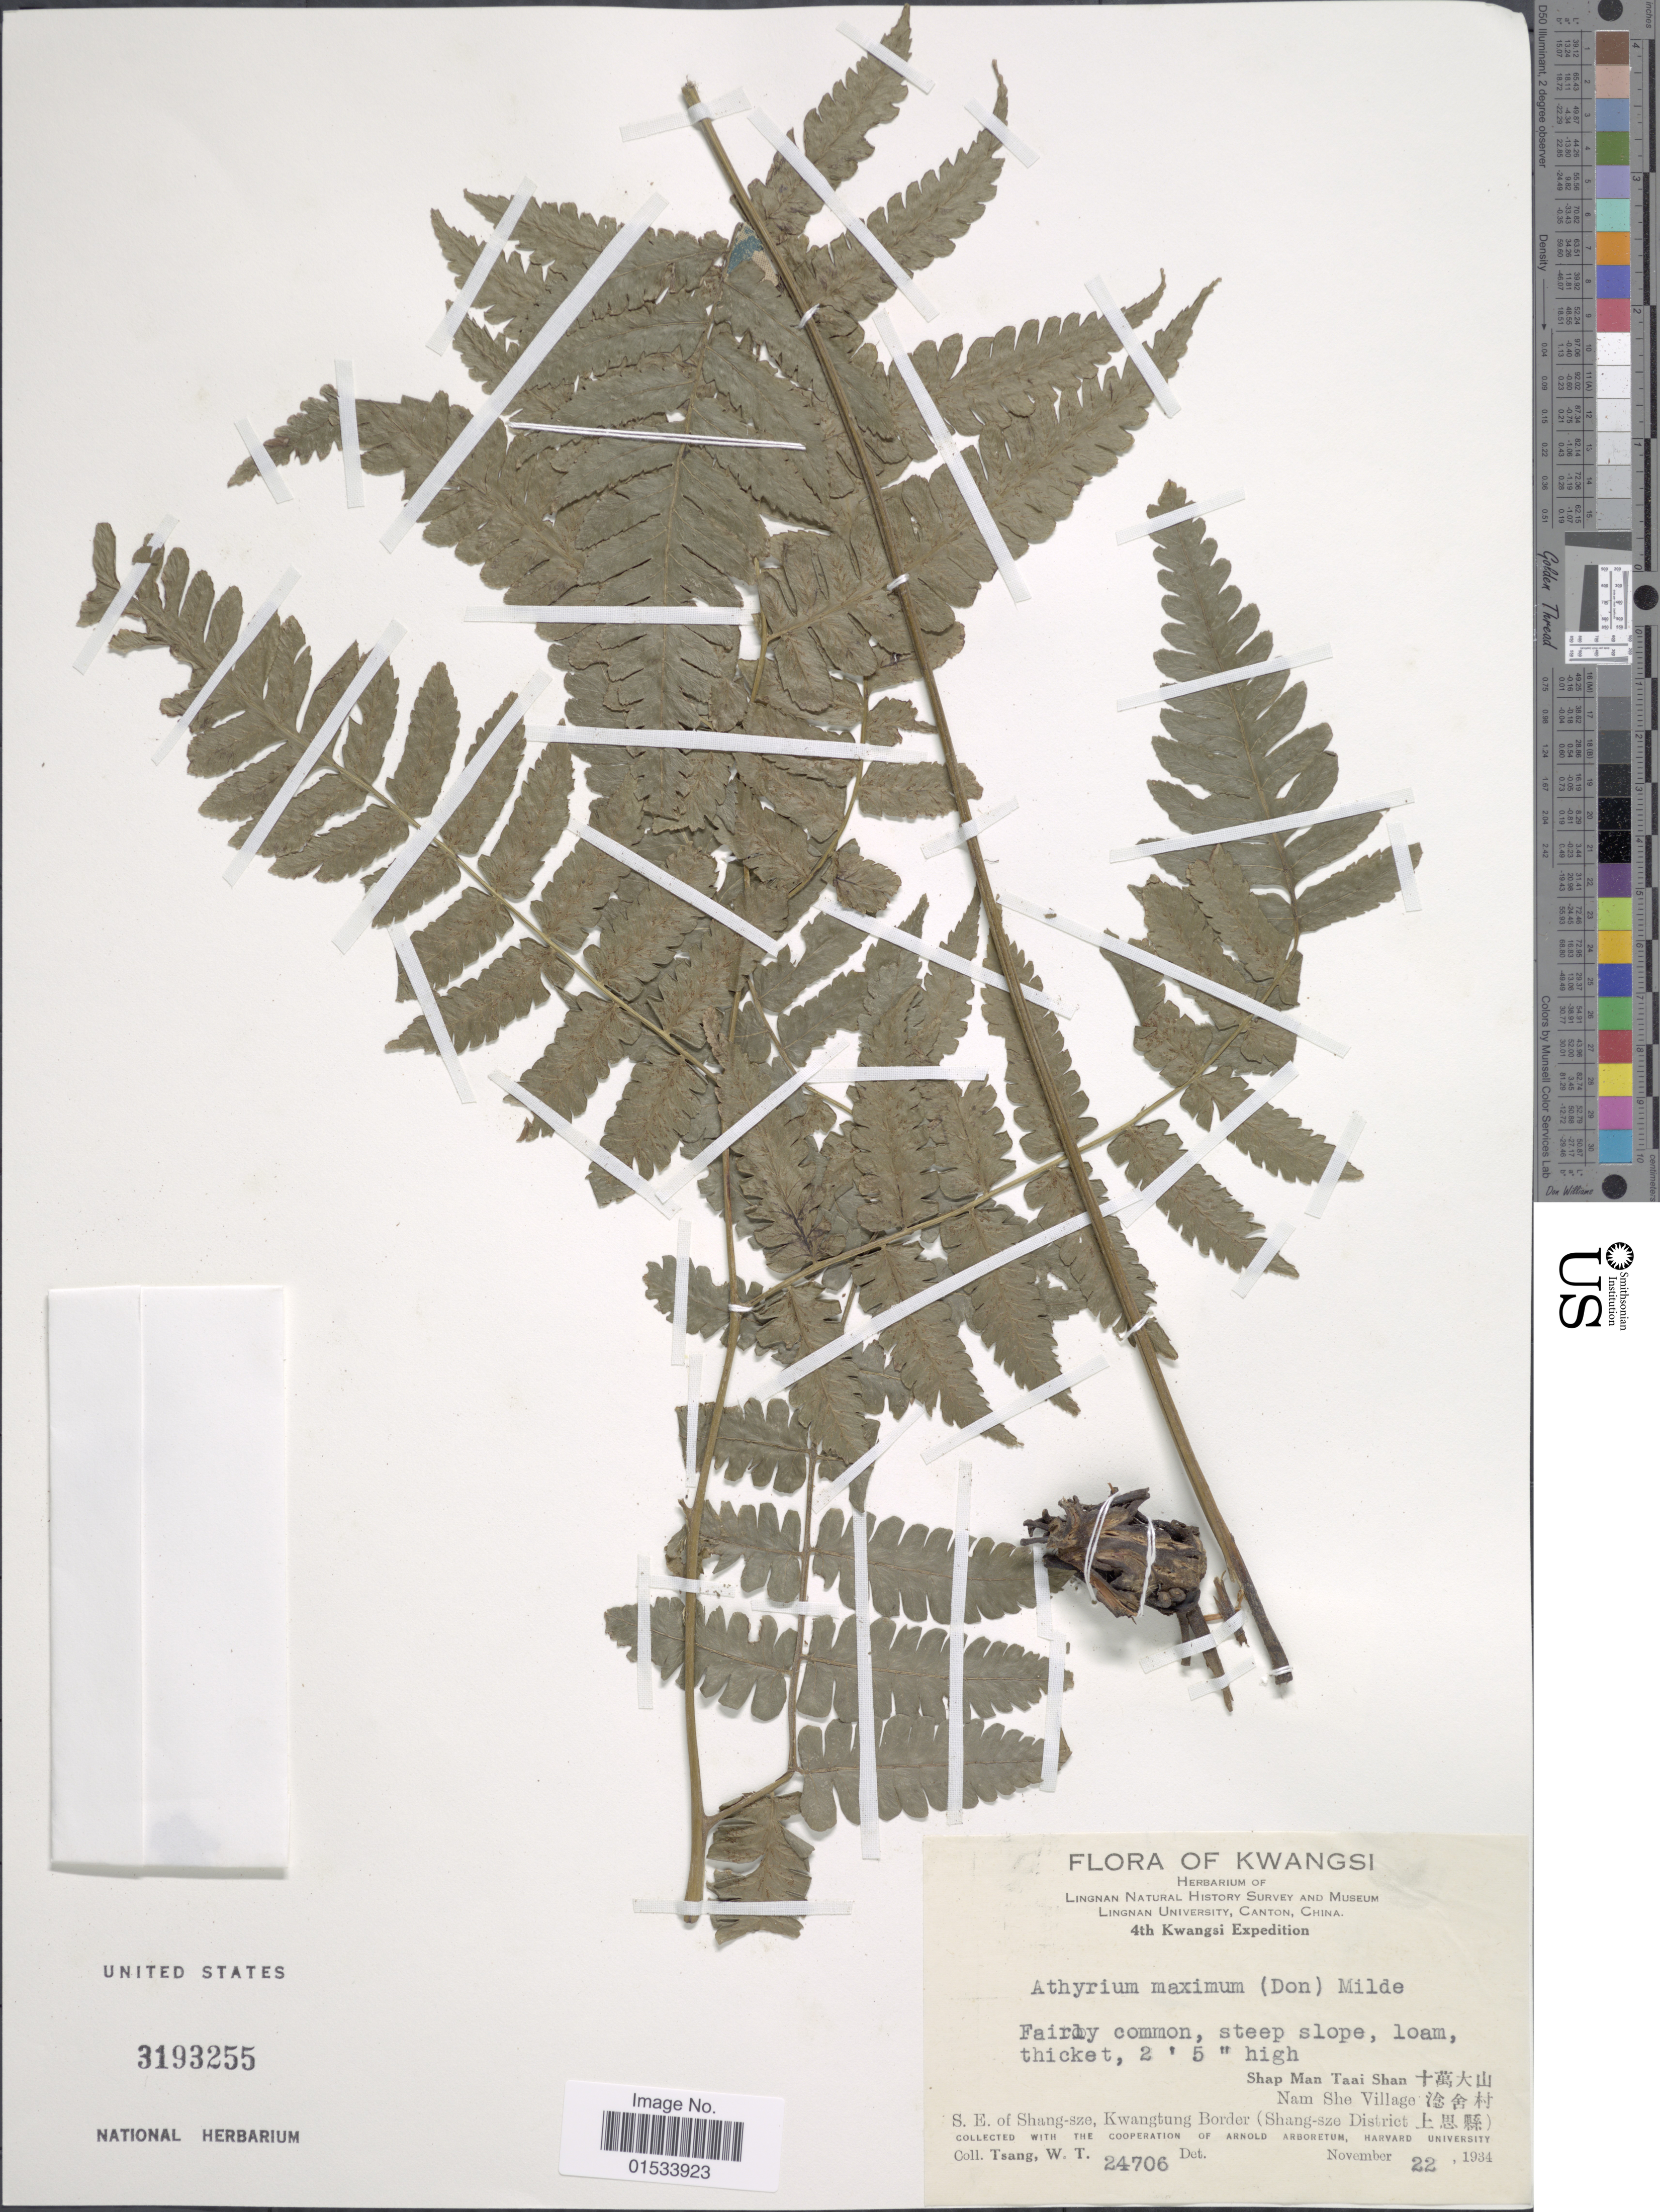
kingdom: Plantae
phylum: Tracheophyta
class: Polypodiopsida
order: Polypodiales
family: Athyriaceae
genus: Diplazium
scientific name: Diplazium maximum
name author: (D. Don) C. Chr.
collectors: W. T. Tsang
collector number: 24706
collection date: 1934-11-22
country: China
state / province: Guangxi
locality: Kwangsi, Kwangsi Expedition, Shap Man Taai Shan, Nam She Village, S.E. of Shang-sze, Kwangtung Border (Shang-sze District)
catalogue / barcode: US 3193255